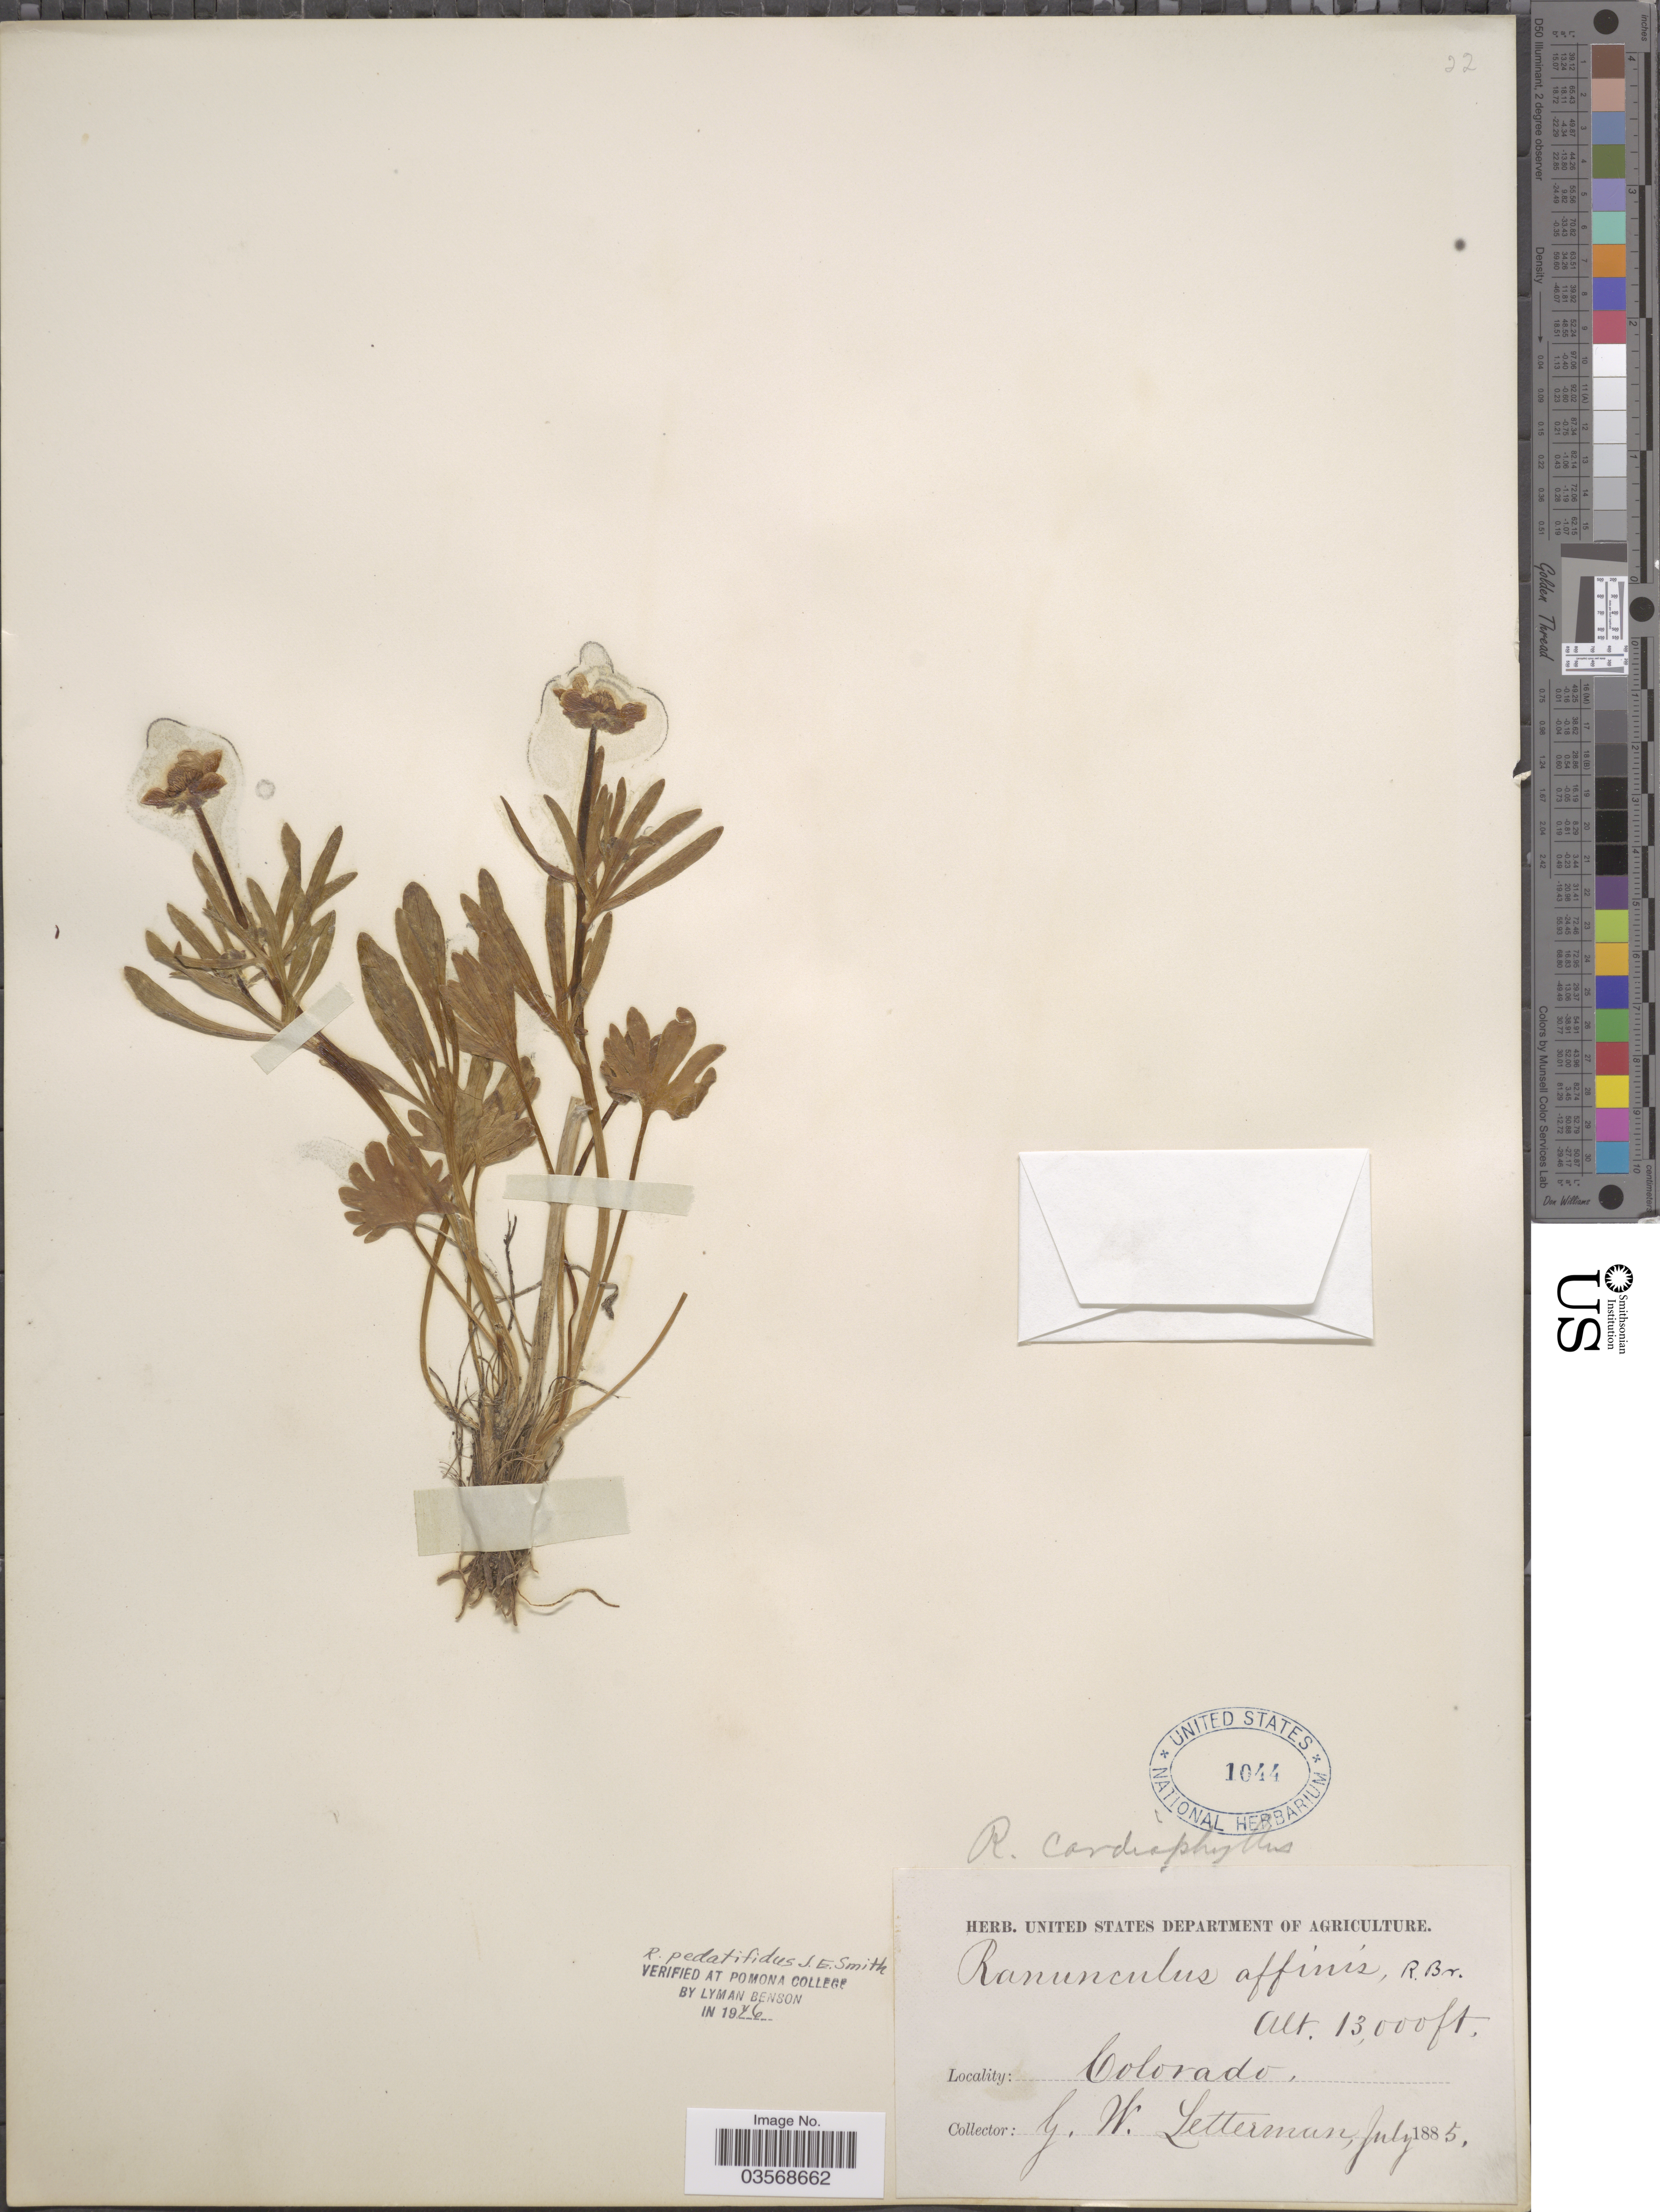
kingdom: Plantae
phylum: Tracheophyta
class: Magnoliopsida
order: Ranunculales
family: Ranunculaceae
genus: Ranunculus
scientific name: Ranunculus pedatifidus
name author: Sm.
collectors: G. W. Letterman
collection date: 1885-07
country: United States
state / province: Colorado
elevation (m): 3962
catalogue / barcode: US 1044